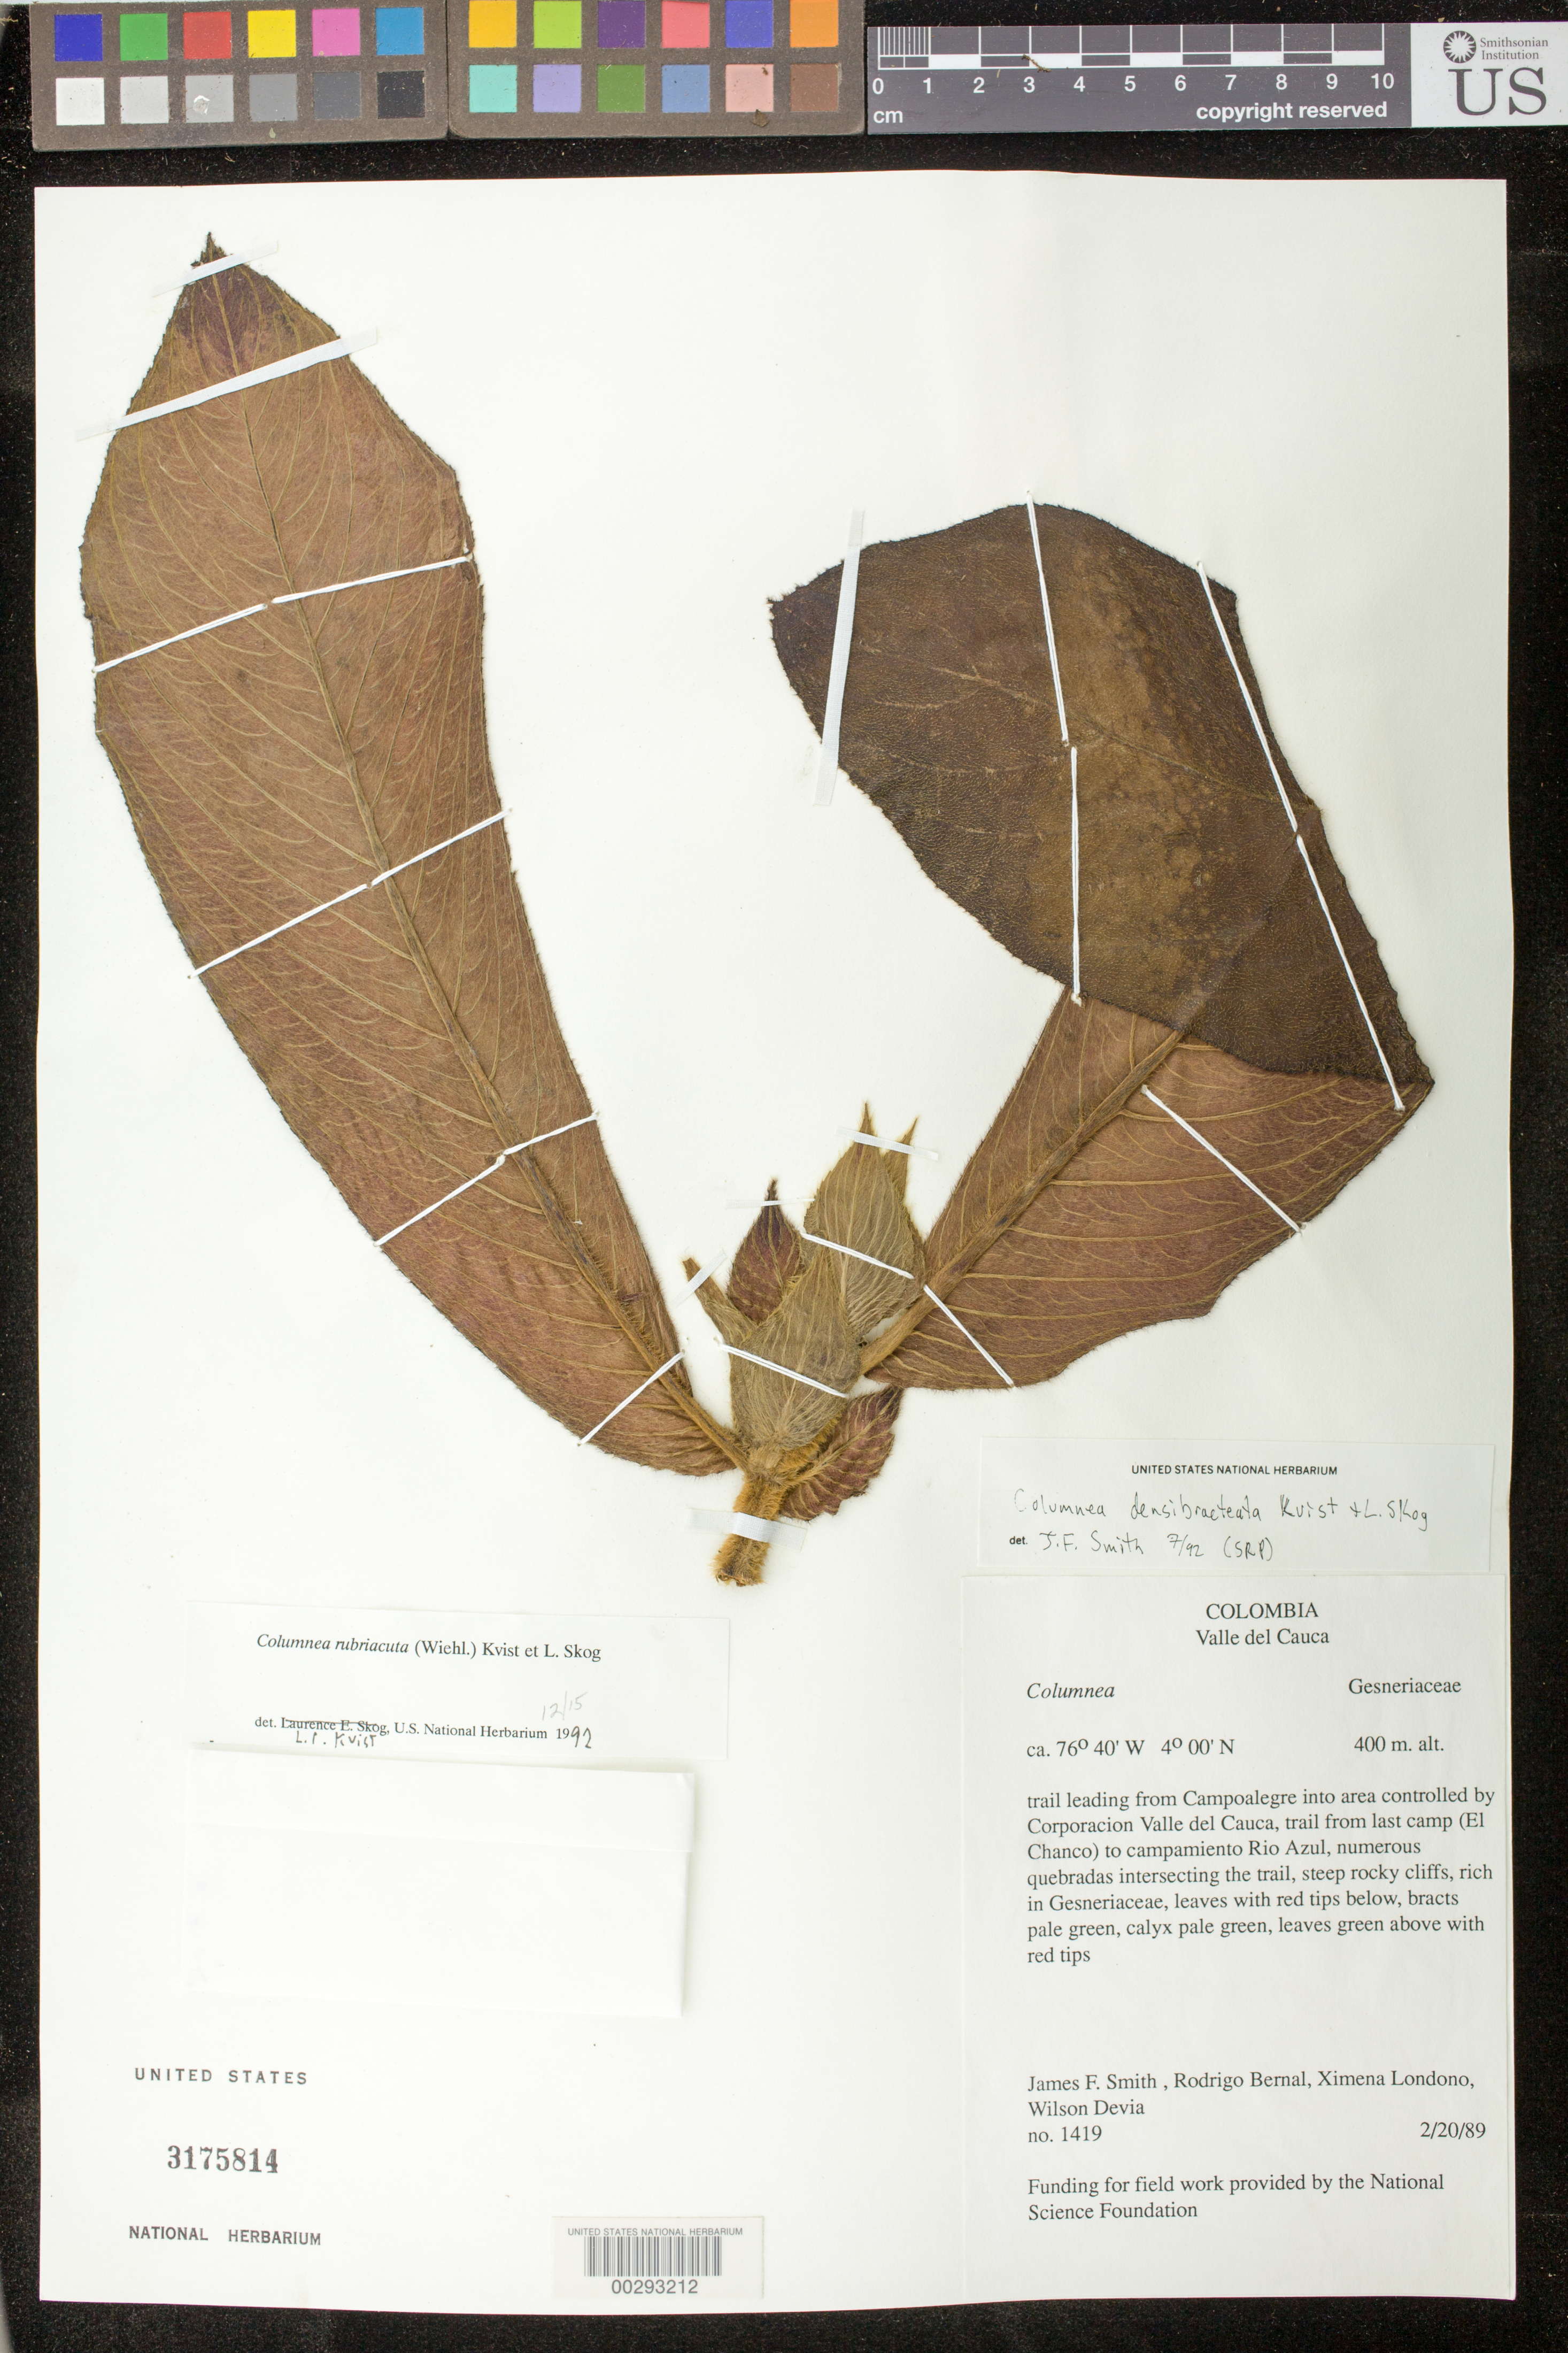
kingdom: Plantae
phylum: Tracheophyta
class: Magnoliopsida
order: Lamiales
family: Gesneriaceae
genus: Columnea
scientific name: Columnea rubriacuta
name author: (Wiehler) L.P. Kvist & L.E. Skog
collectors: J. Smith, R. Bernal, X. Londoño & W. Devia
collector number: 1419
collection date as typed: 20 Feb 1989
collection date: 1989-02-20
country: Colombia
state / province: Valle del Cauca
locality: From Campoalegre in area of Corporacion Valle del Cauca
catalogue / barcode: US 3175814